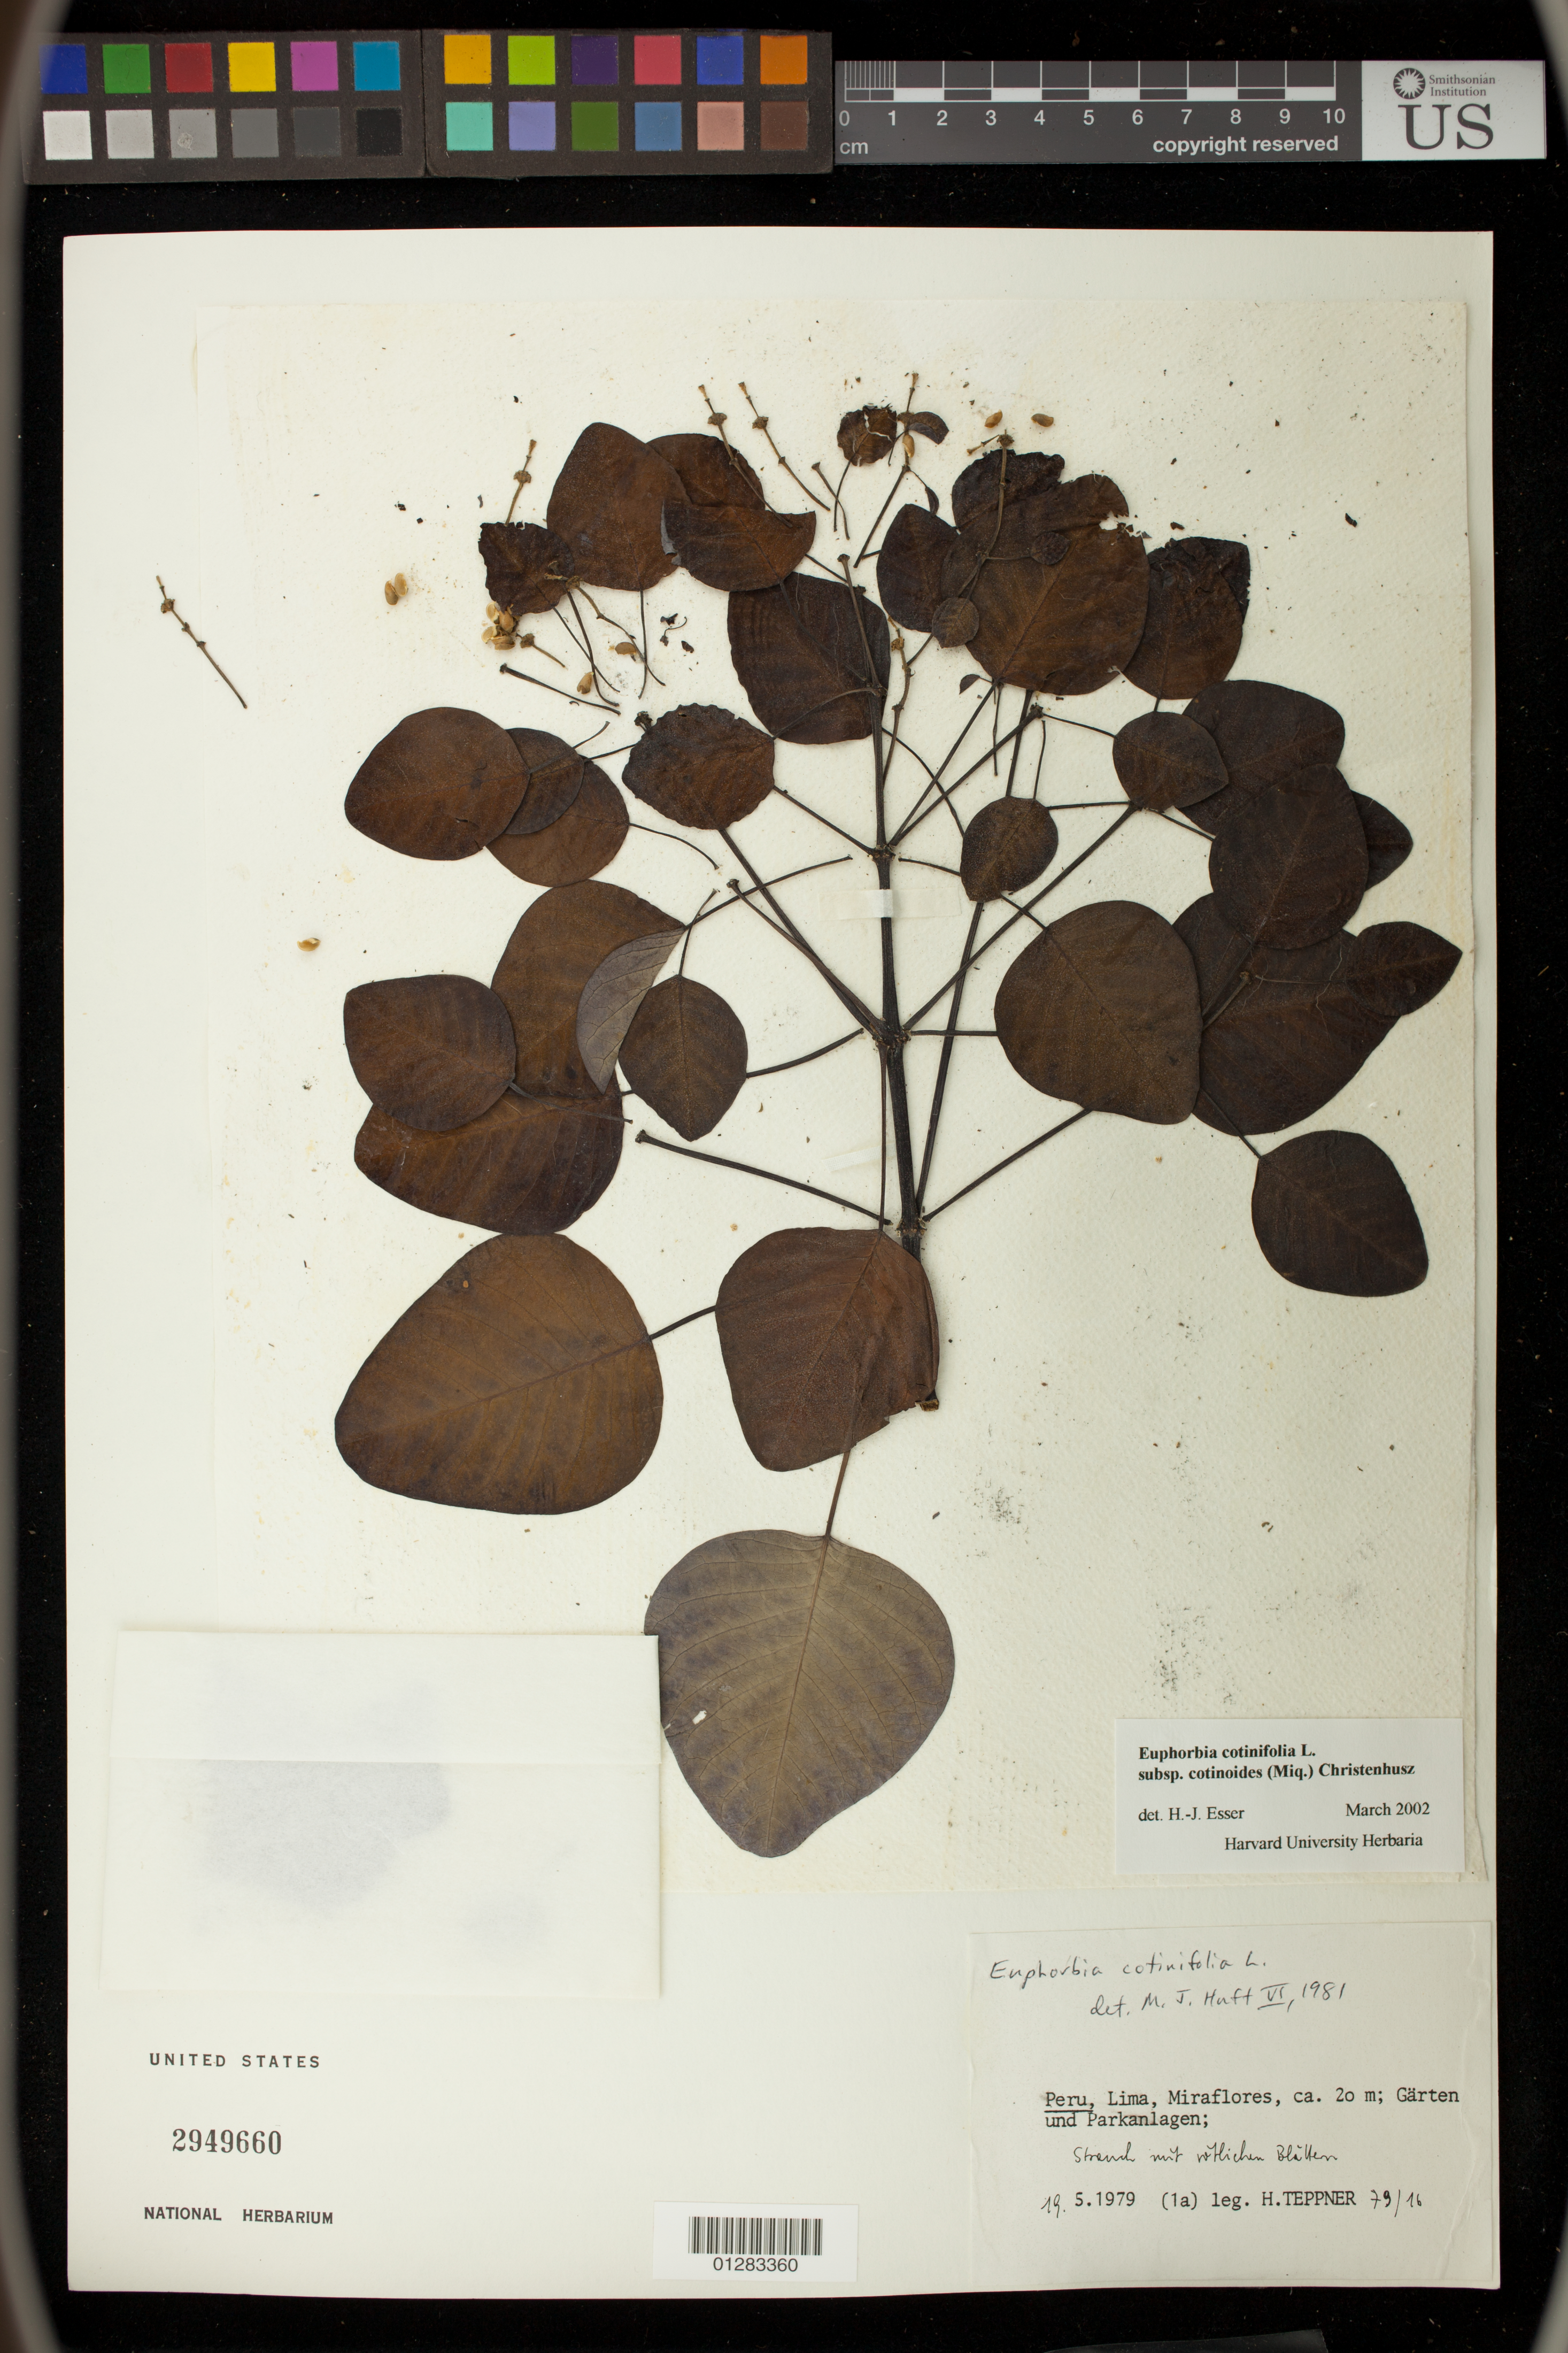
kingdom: Plantae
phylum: Tracheophyta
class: Magnoliopsida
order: Malpighiales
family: Euphorbiaceae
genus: Euphorbia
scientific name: Euphorbia cotinifolia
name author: L.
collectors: H. Teppner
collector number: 79/16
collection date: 1979-05-19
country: Peru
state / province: Lima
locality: Miraflores, Gärten und Parkanlagen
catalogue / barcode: US 2949660